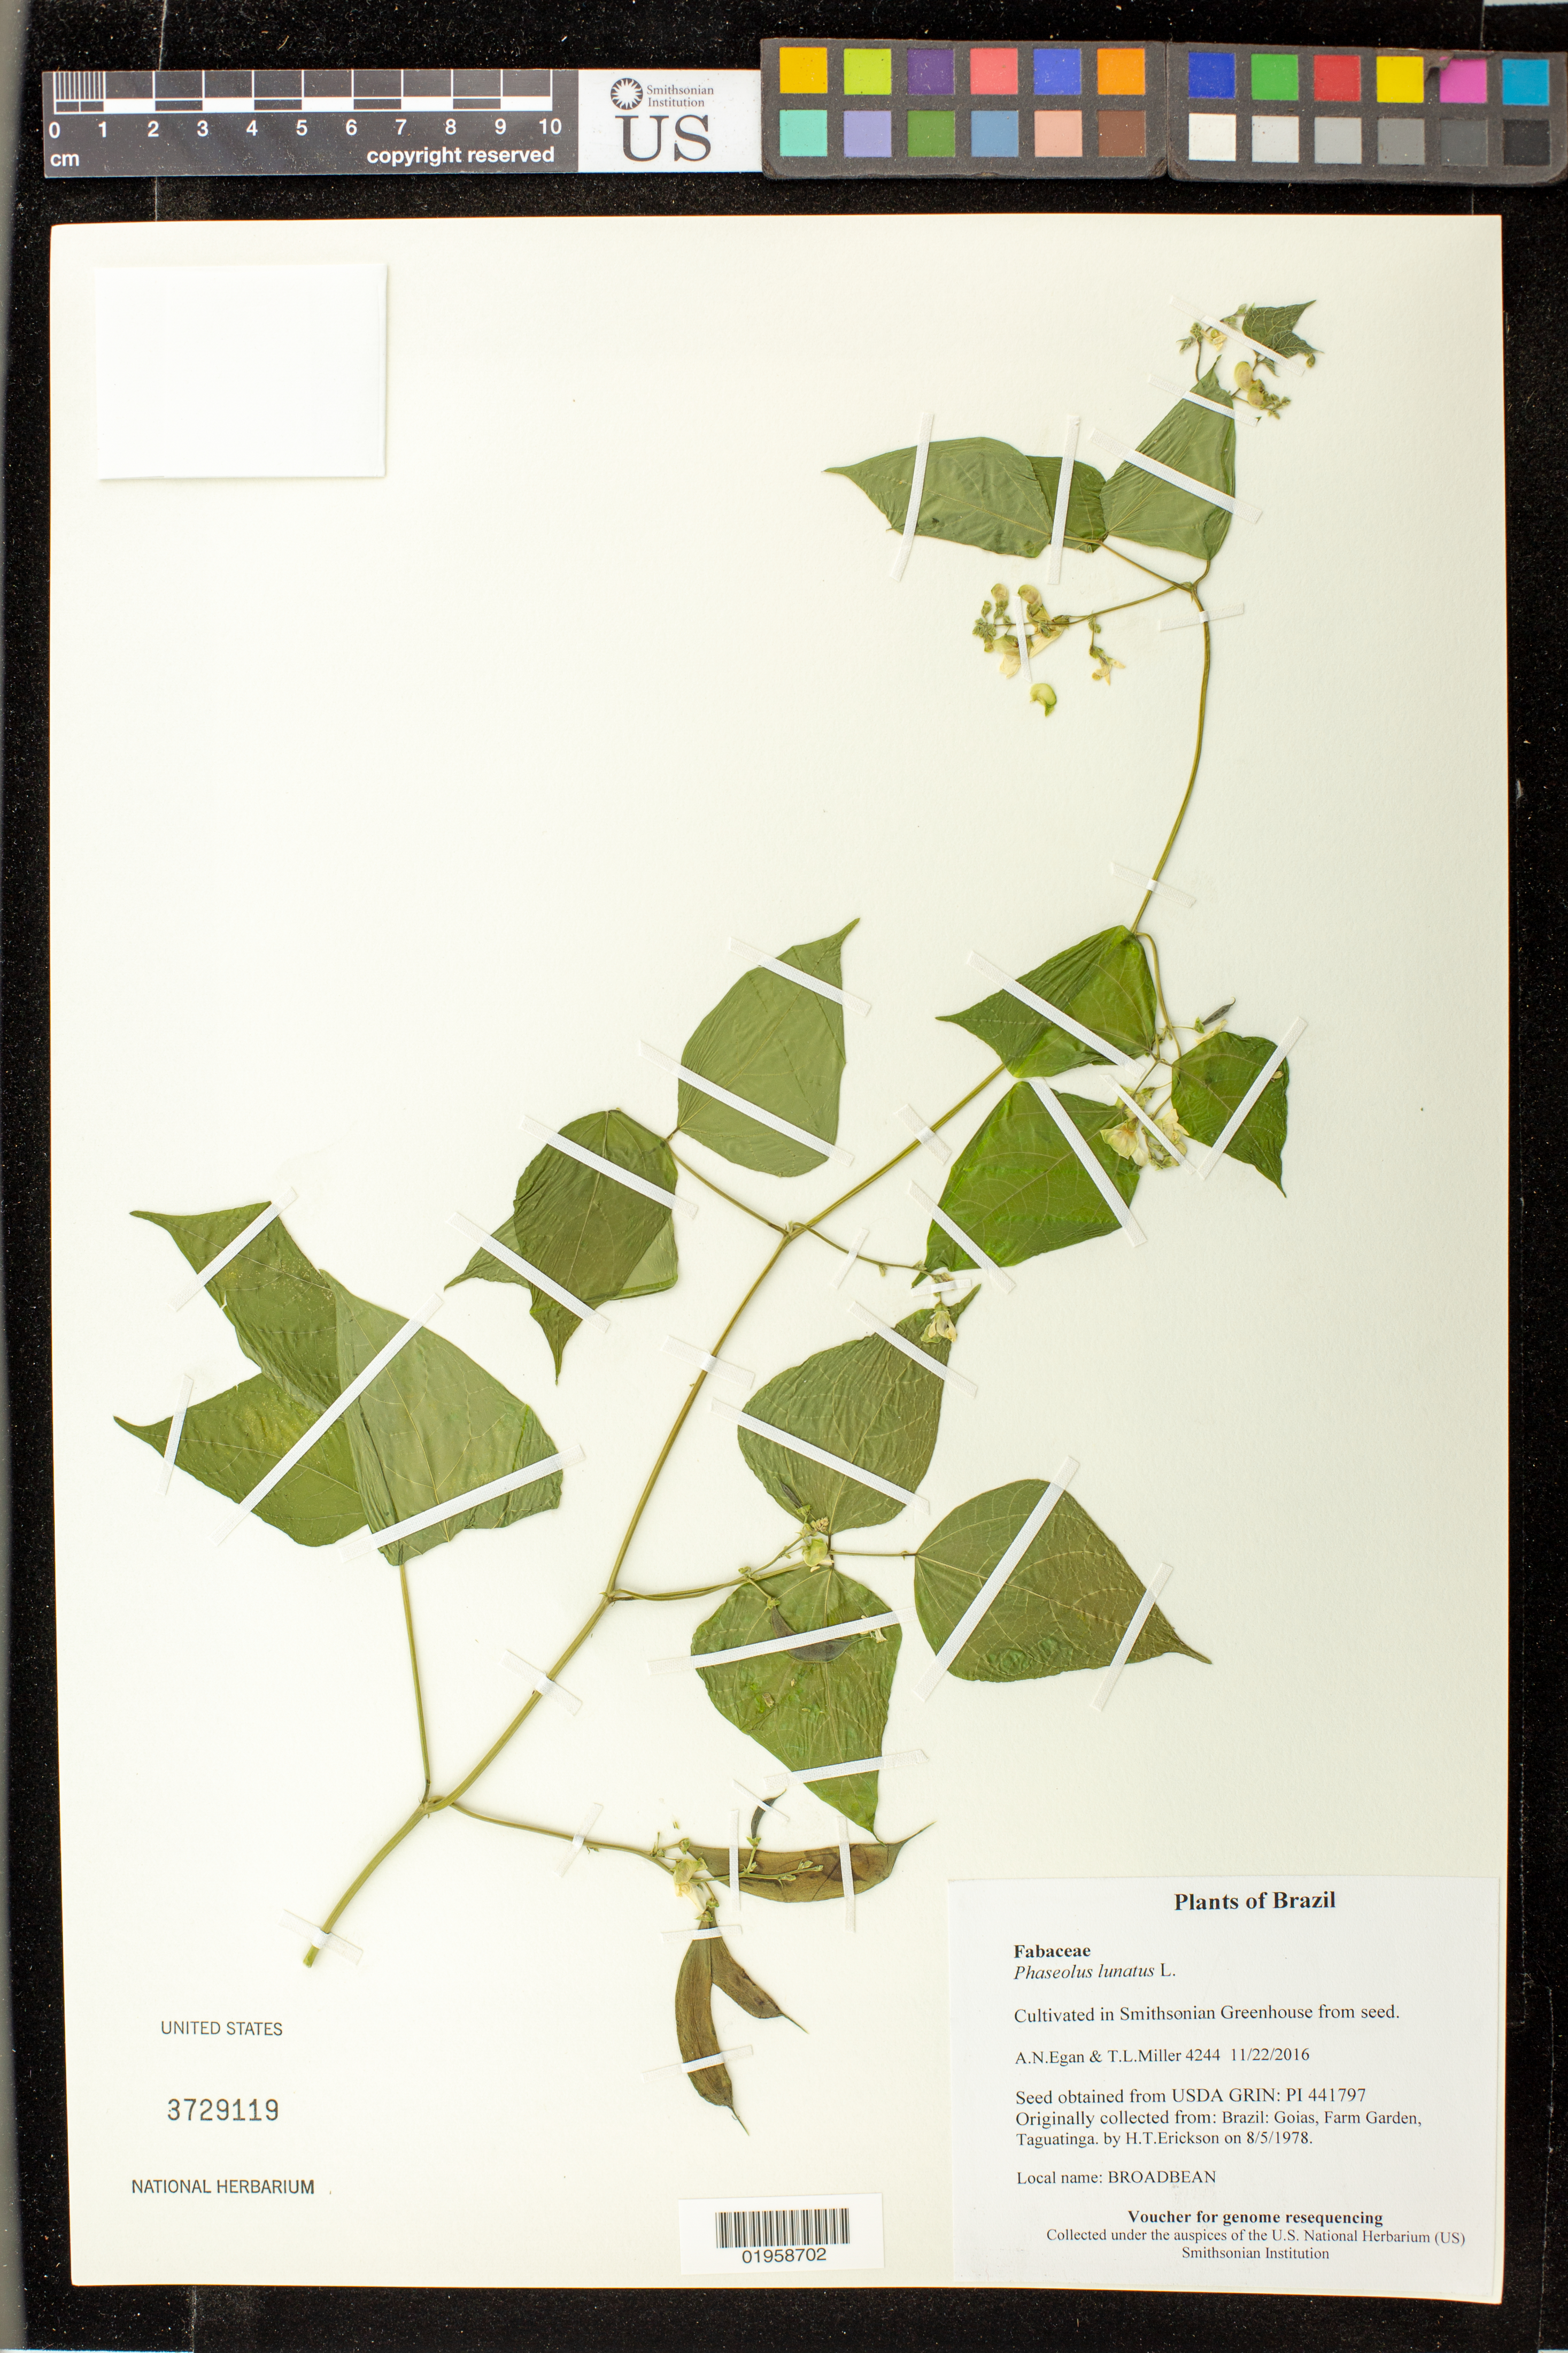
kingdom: Plantae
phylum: Tracheophyta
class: Magnoliopsida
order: Fabales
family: Fabaceae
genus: Phaseolus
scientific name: Phaseolus lunatus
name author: L.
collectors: A. N. Egan & T. L. Miller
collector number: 4244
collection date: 2016-11-22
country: United States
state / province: Maryland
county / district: Prince George's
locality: Smithsonian's Museum Support Ctr; 4210 Suitland Pkwy., NMNH Botany Research Greenhouses. Suitland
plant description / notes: Originally collected in Brazil, Goias, Farm Garden, Taguatinga, on 1978-08-05. H.T.Erickson (collector); Grown from seed acquired from the USDA's GRIN seed bank.; Broadbean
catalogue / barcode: US 3729119